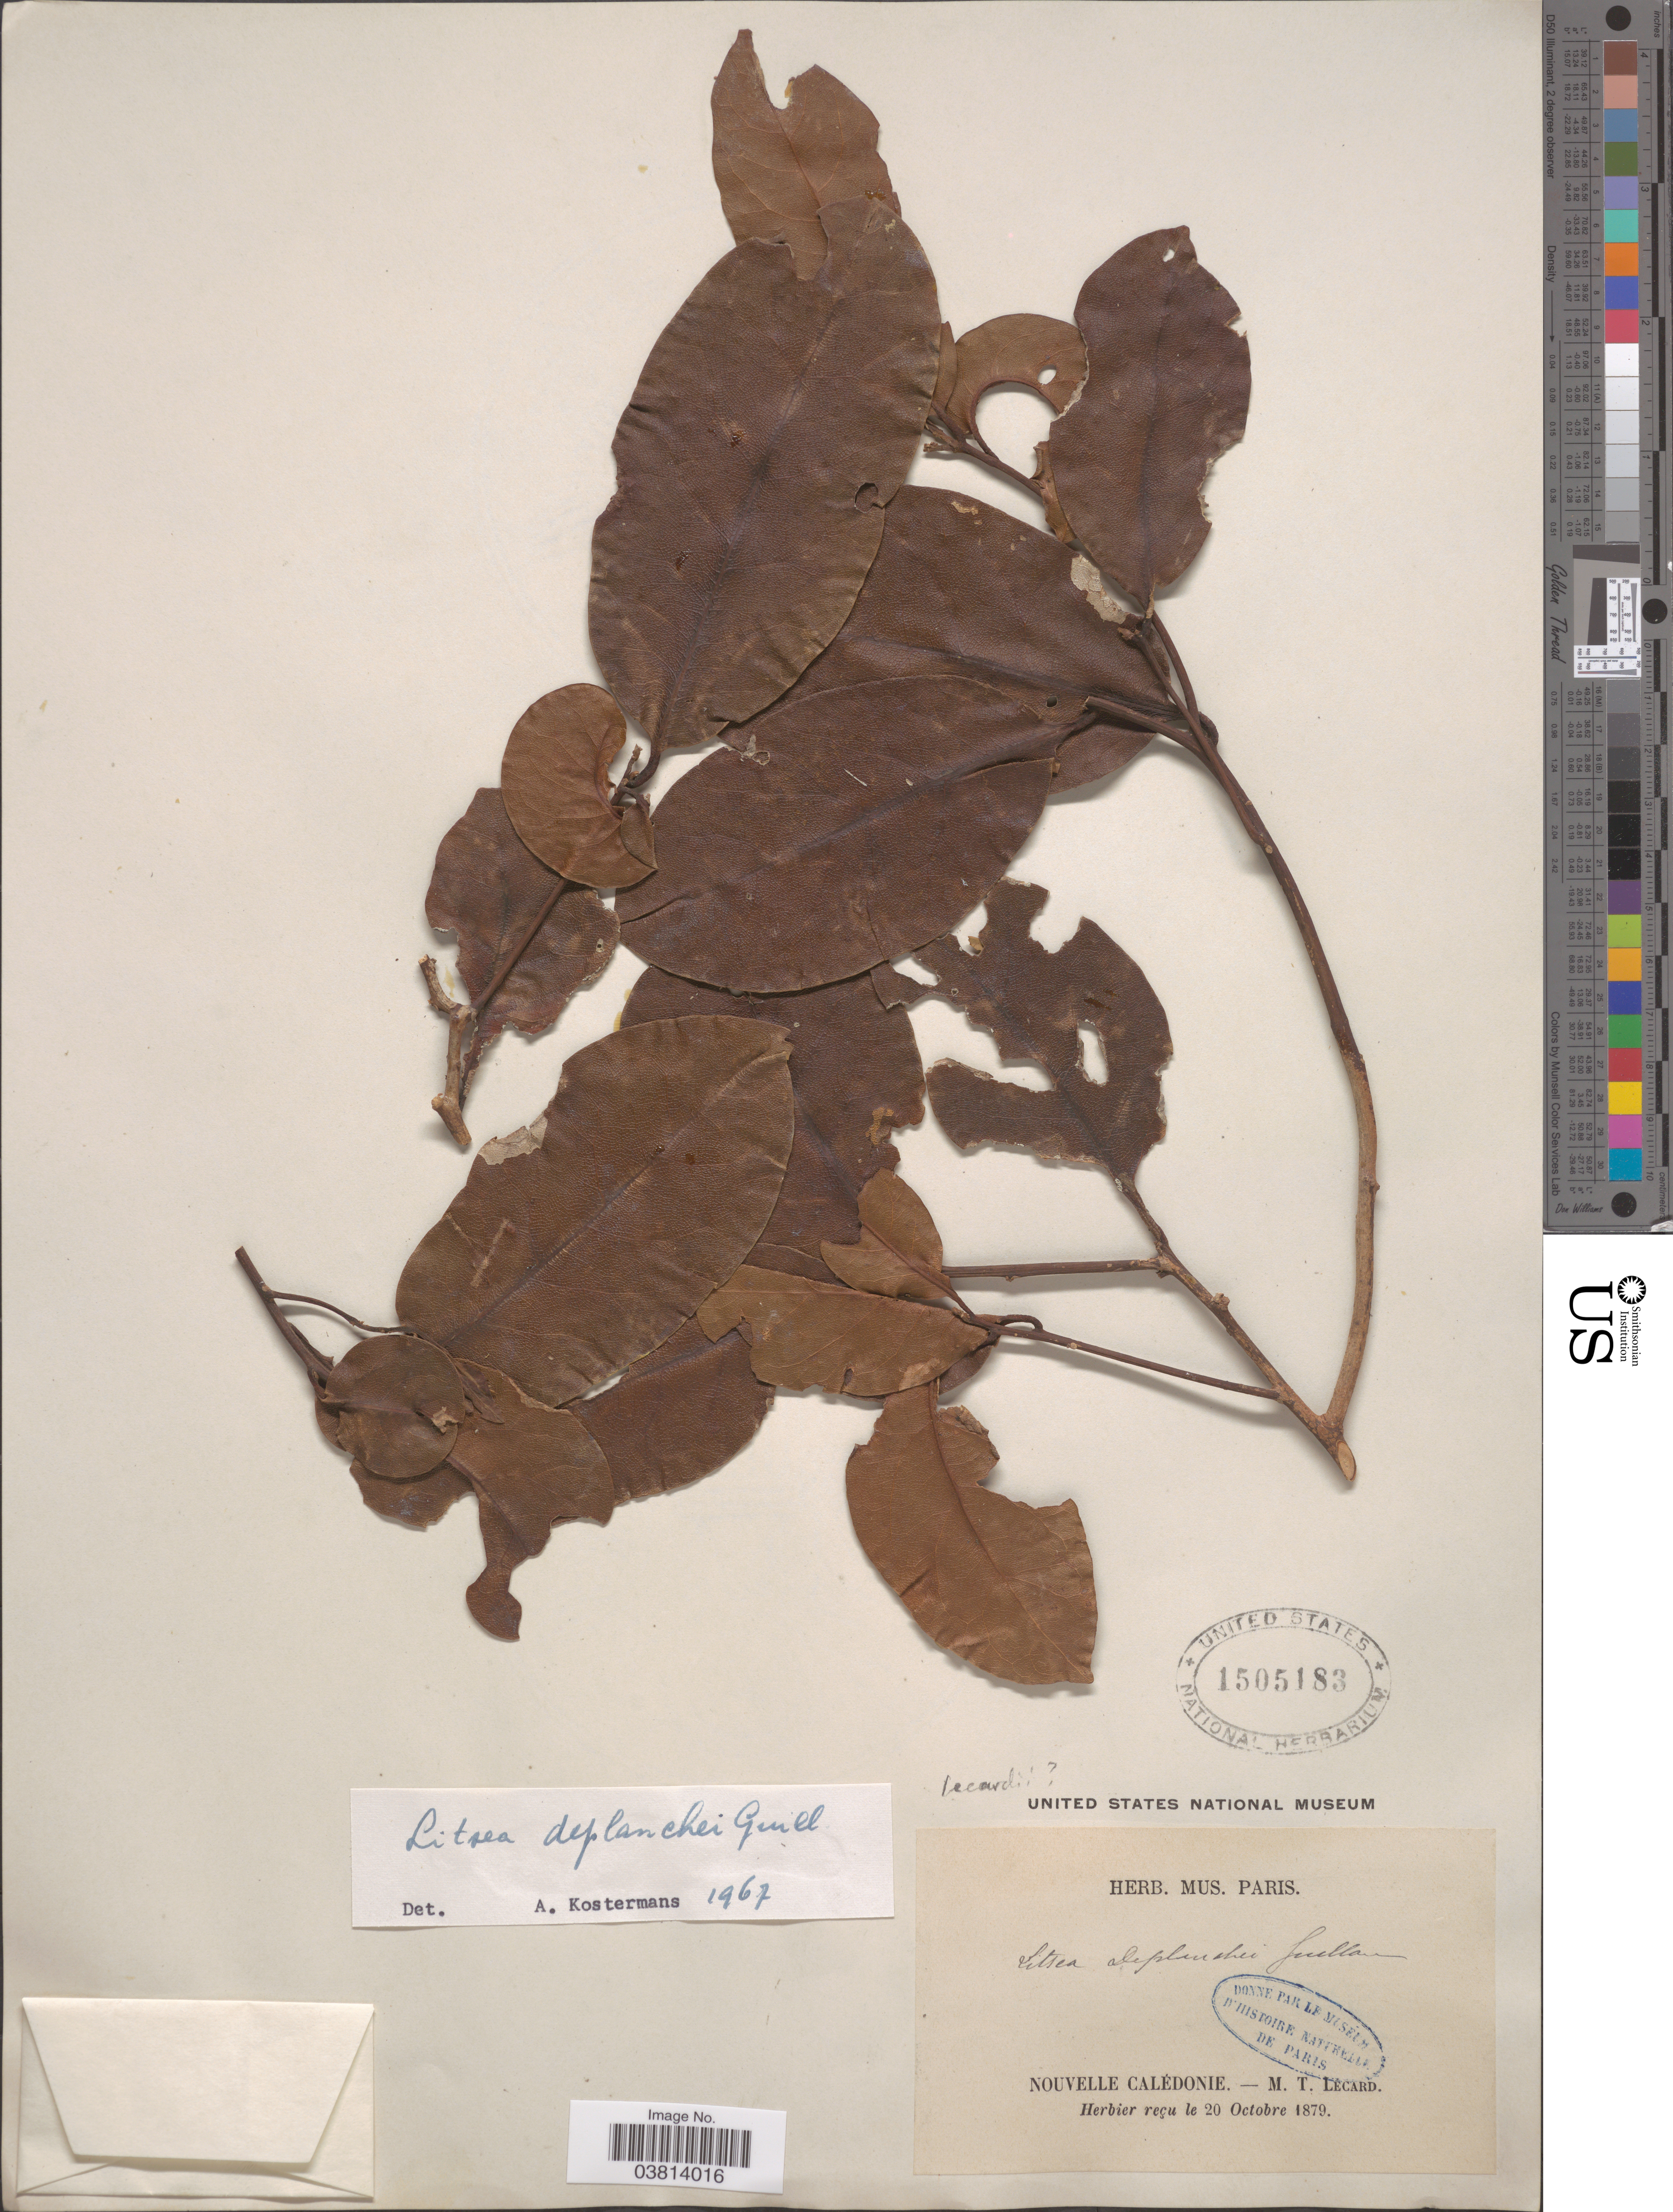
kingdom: Plantae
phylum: Tracheophyta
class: Magnoliopsida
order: Laurales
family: Lauraceae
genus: Litsea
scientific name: Litsea deplanchei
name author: Guillaumin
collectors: M. Lecard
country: New Caledonia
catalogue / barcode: US 1505183